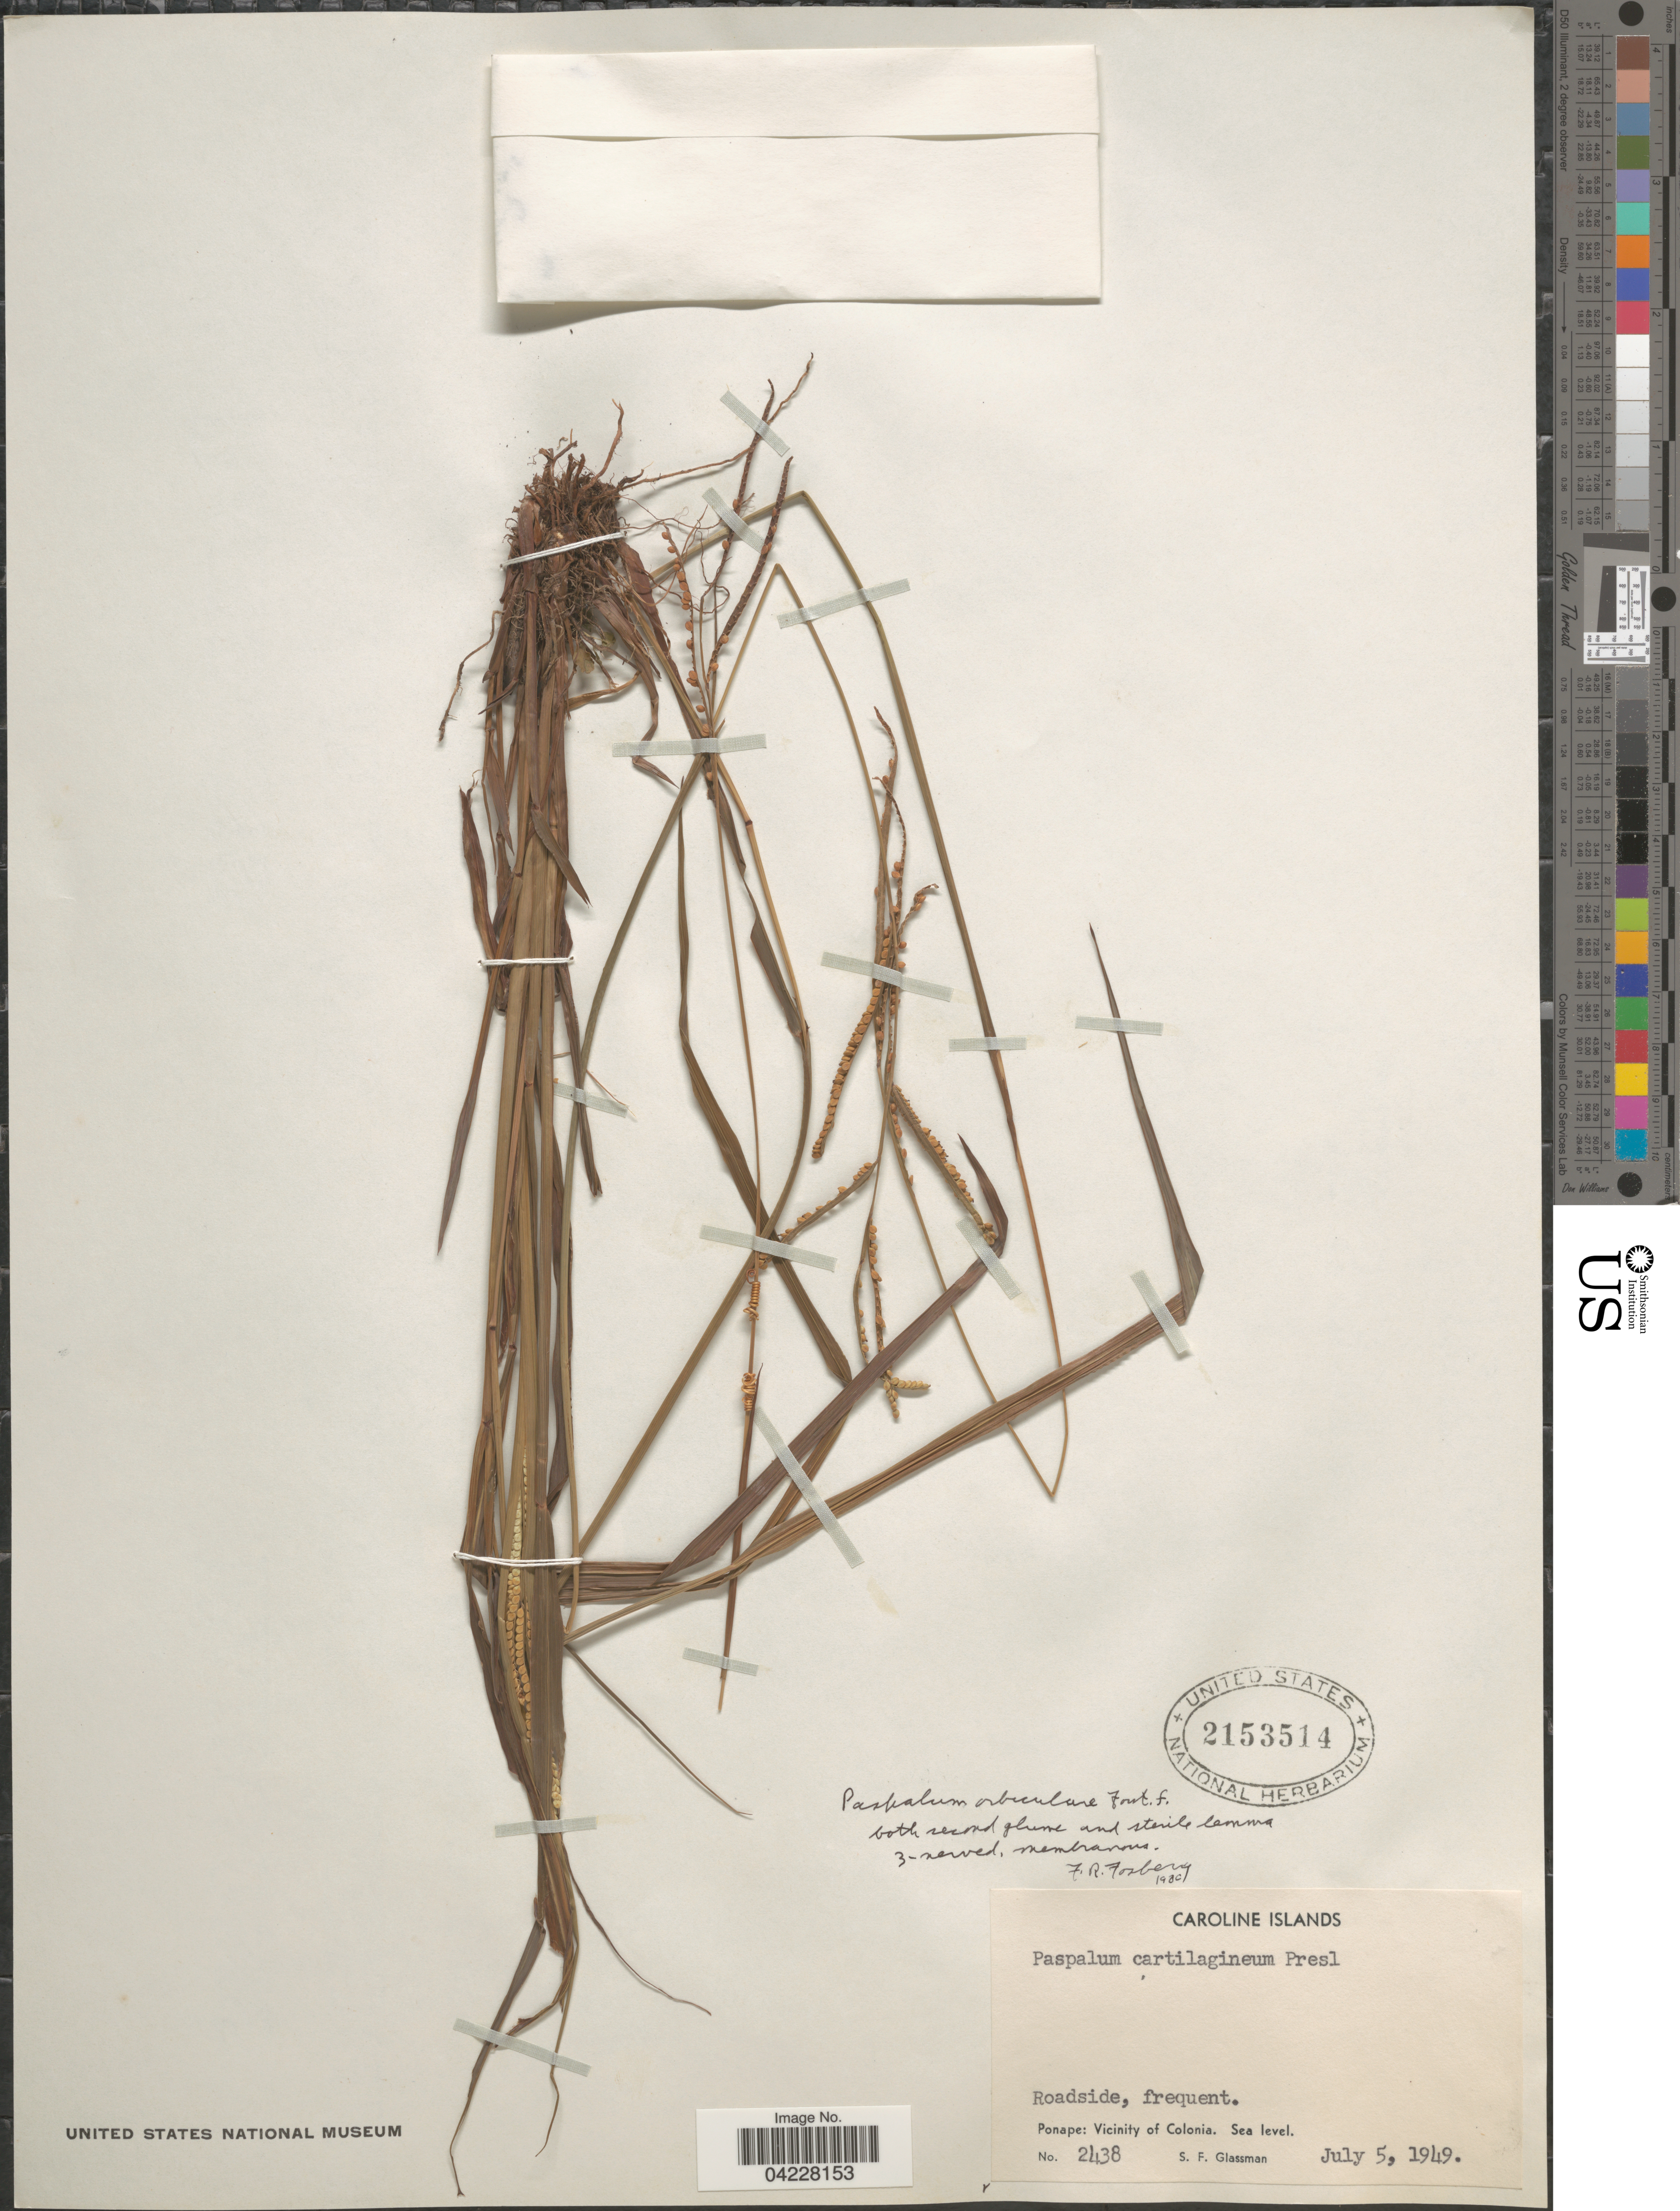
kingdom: Plantae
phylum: Tracheophyta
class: Liliopsida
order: Poales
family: Poaceae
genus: Paspalum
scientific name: Paspalum orbiculare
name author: G. Forst.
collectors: S. F. Glassman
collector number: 2438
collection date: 1949-07-05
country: Micronesia, Federated States of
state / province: Pohnpei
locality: Caroline Islands. Ponape: Vicinity of Colonia.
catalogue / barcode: US 2153514